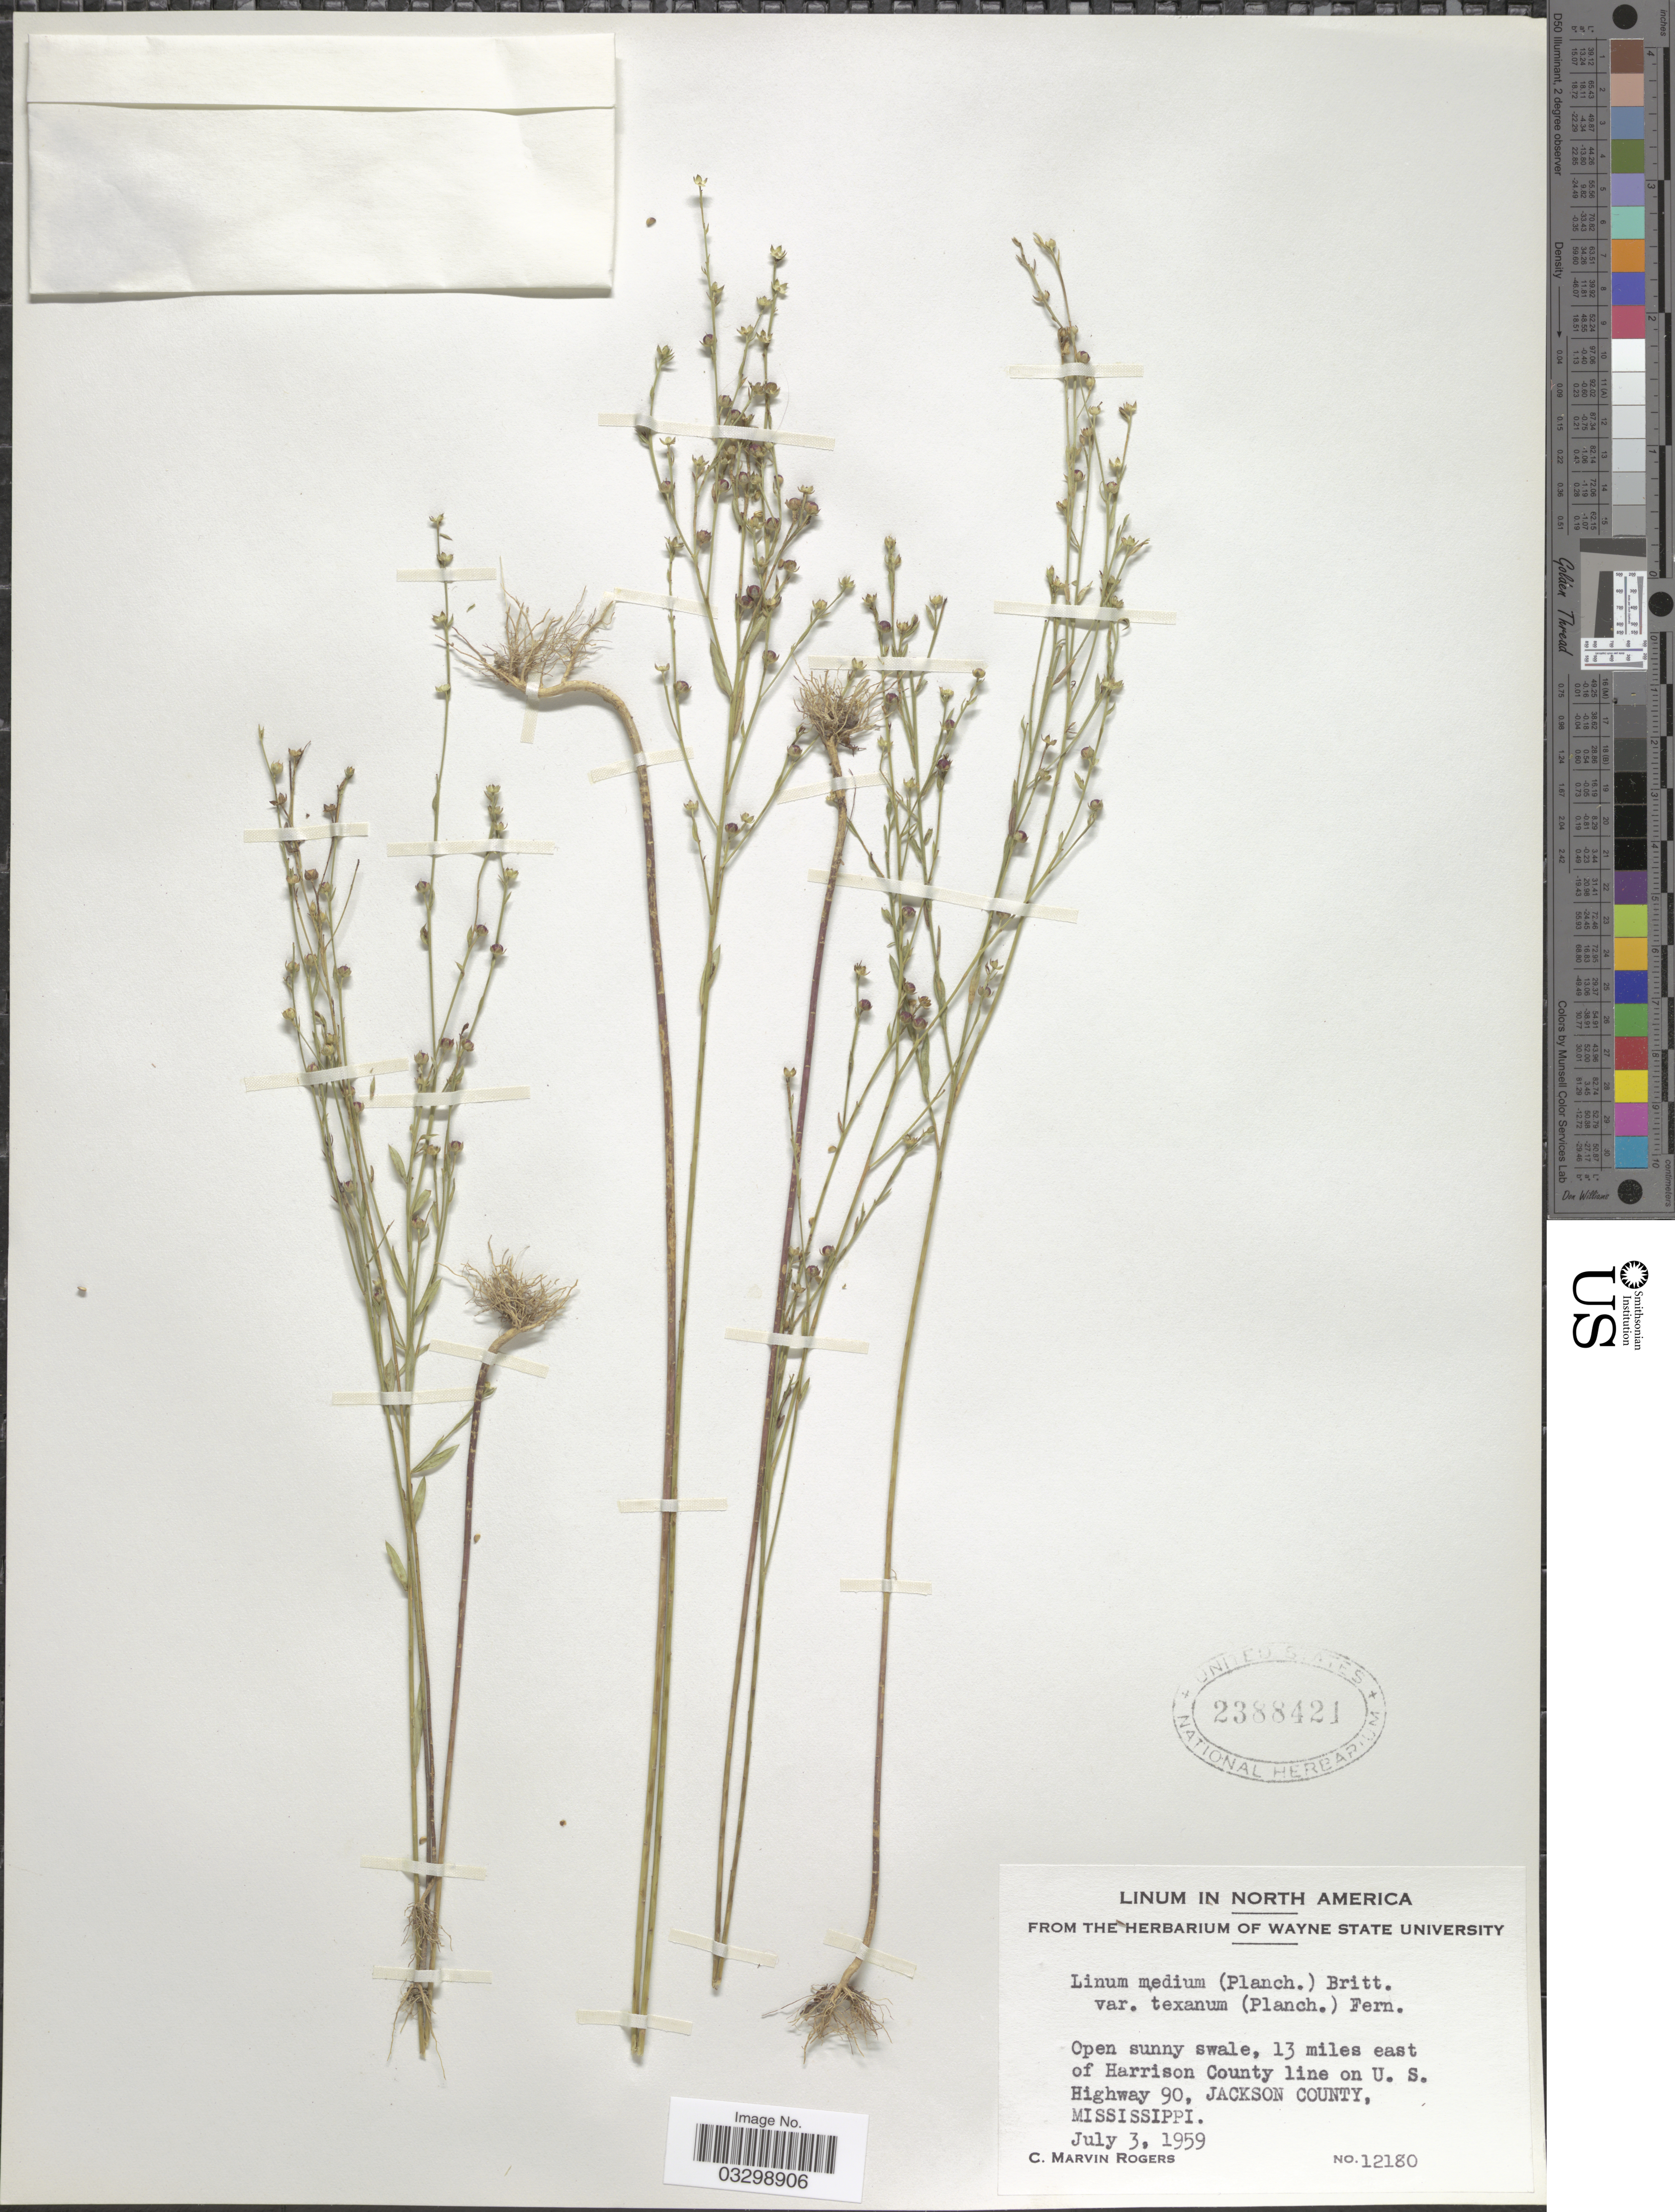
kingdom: Plantae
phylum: Tracheophyta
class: Magnoliopsida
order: Malpighiales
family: Linaceae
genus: Linum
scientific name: Linum medium var. texanum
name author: (Planch.) Fernald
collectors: C. M. Rogers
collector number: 12180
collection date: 1959-07-03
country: United States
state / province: Mississippi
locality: Open sunny swale, 13 miles east of Harrison County line on U.S. Highway 90, Jackson County.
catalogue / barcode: US 2388421